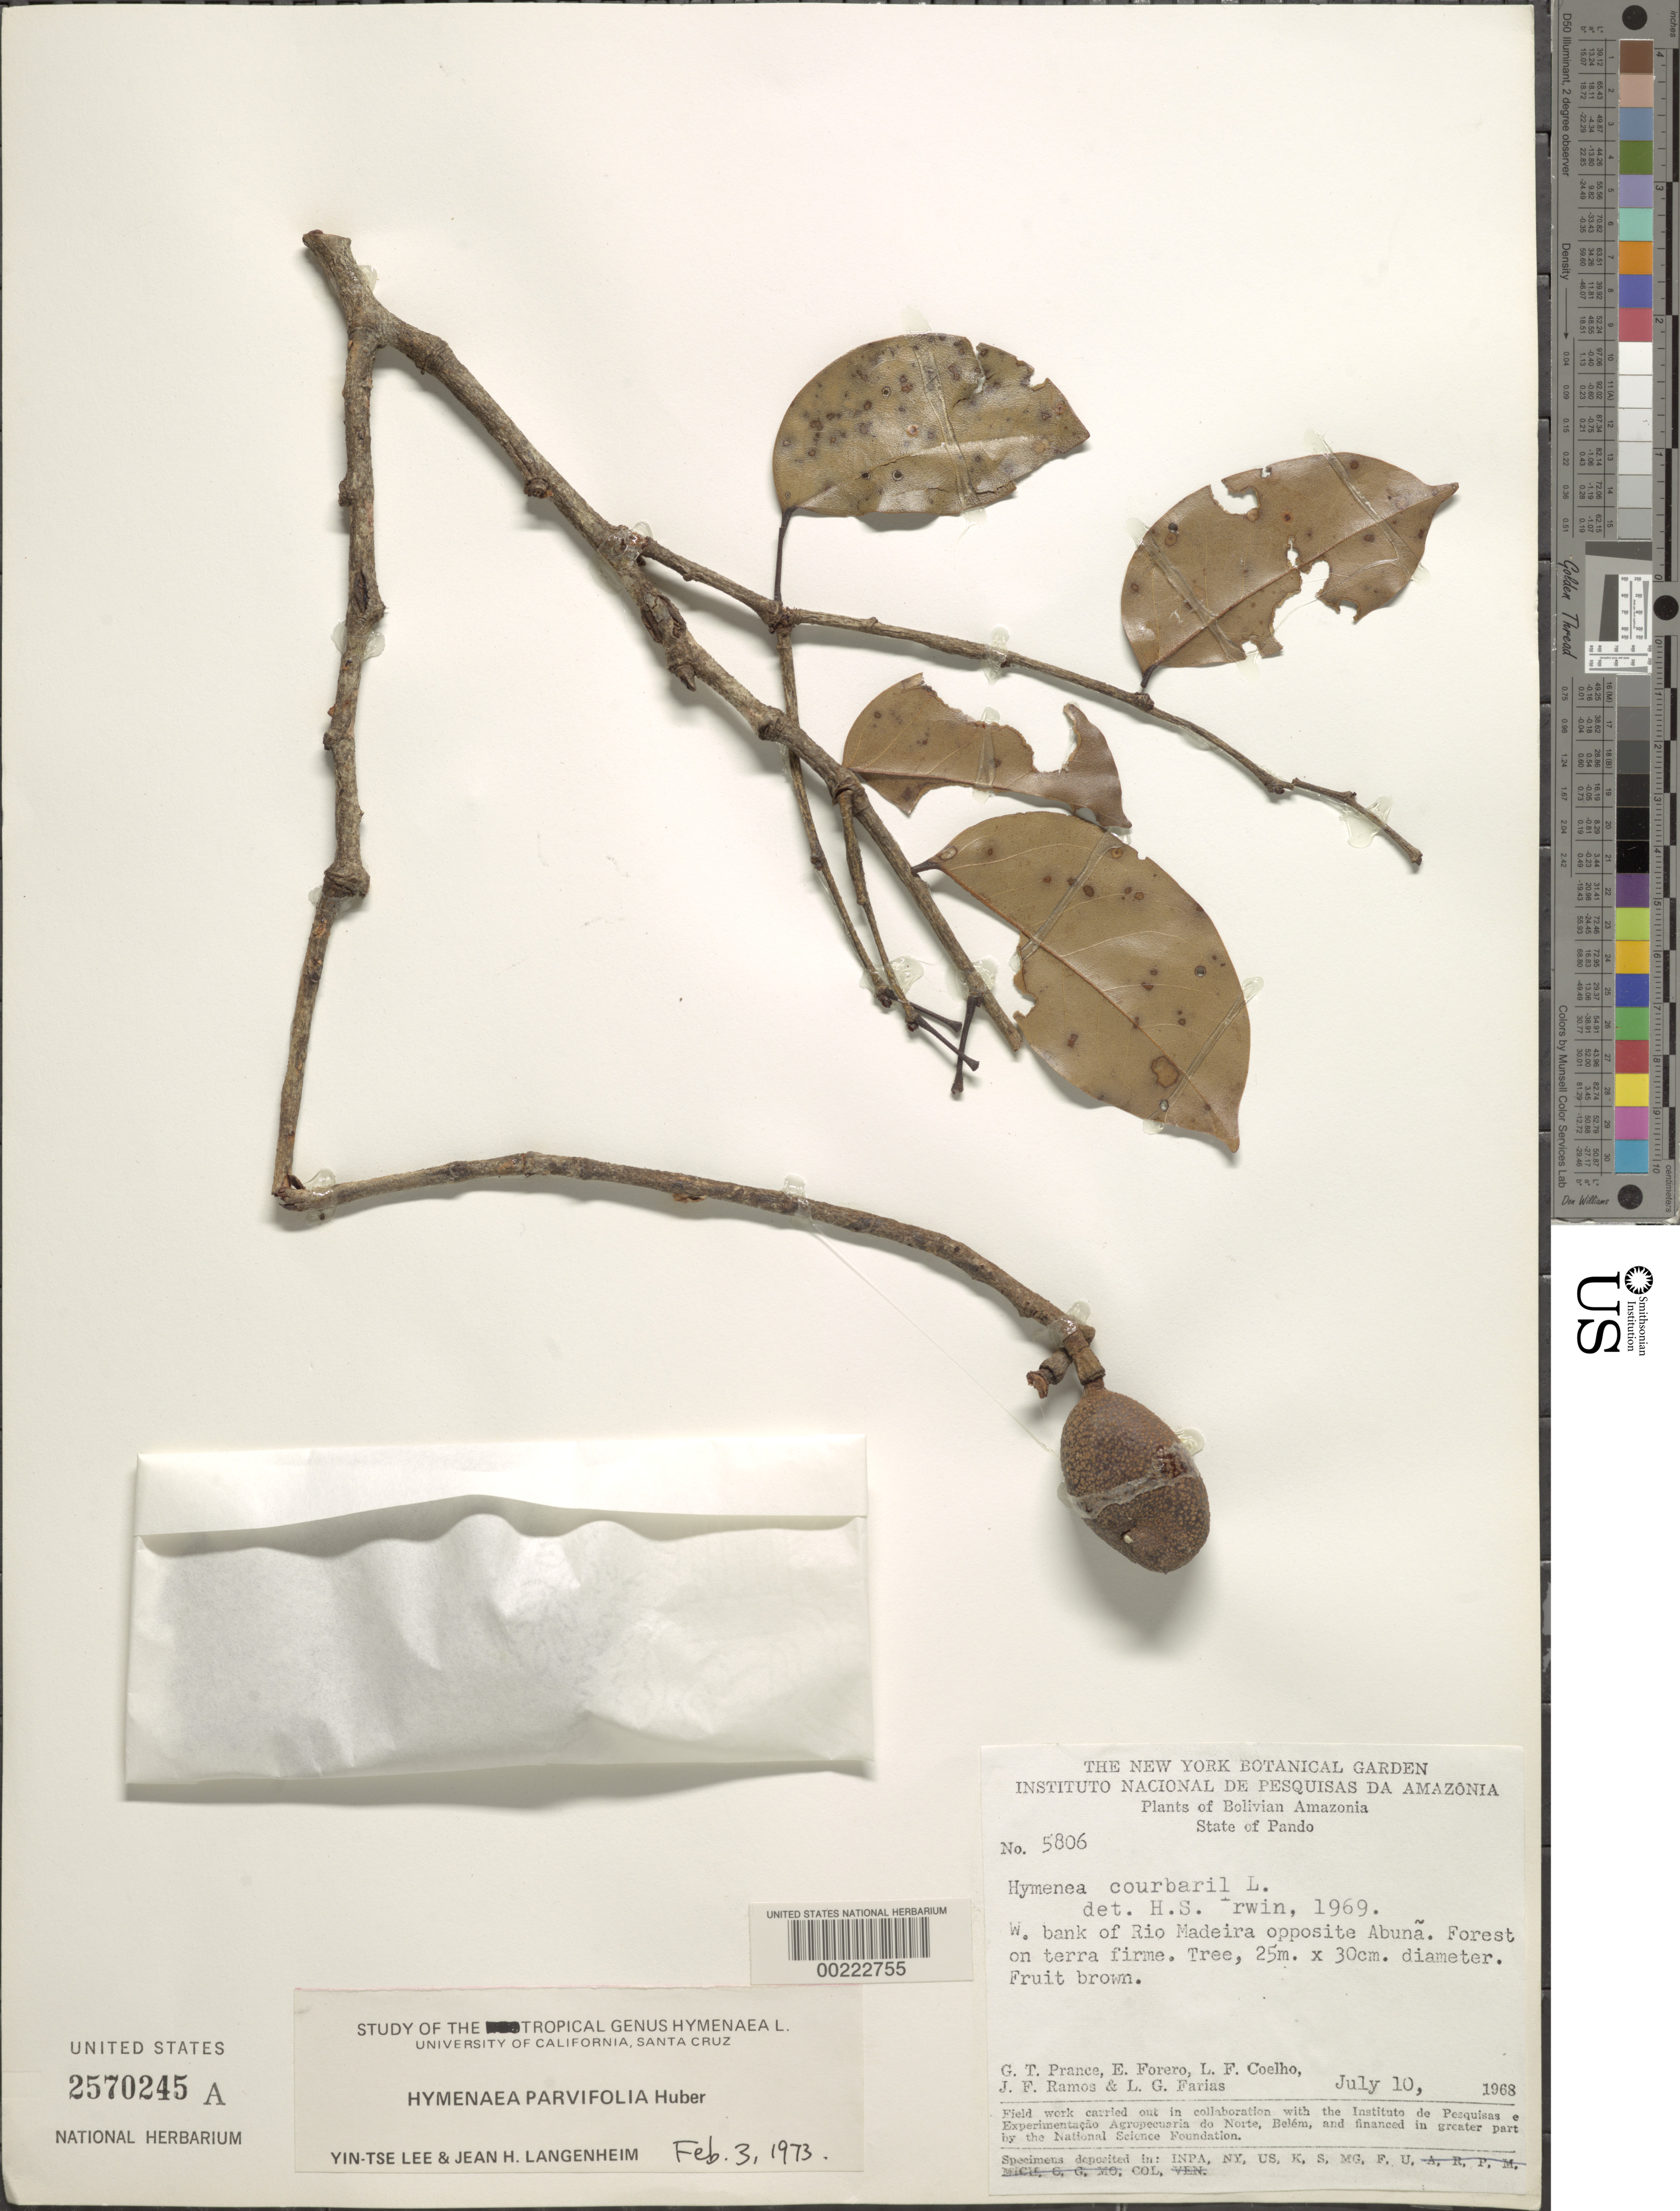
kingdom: Plantae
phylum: Tracheophyta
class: Magnoliopsida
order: Fabales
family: Fabaceae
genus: Hymenaea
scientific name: Hymenaea parvifolia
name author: Huber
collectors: G. T. Prance, E. Forero, L. F. Coelho, J. F. Ramos & L. G. Farias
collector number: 5806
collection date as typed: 10 Jul 1968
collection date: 1968-07-10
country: Bolivia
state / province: Pando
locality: W bank of Rio Madeira opposite Abuna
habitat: Forest on terra firma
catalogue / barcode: US 2570245A